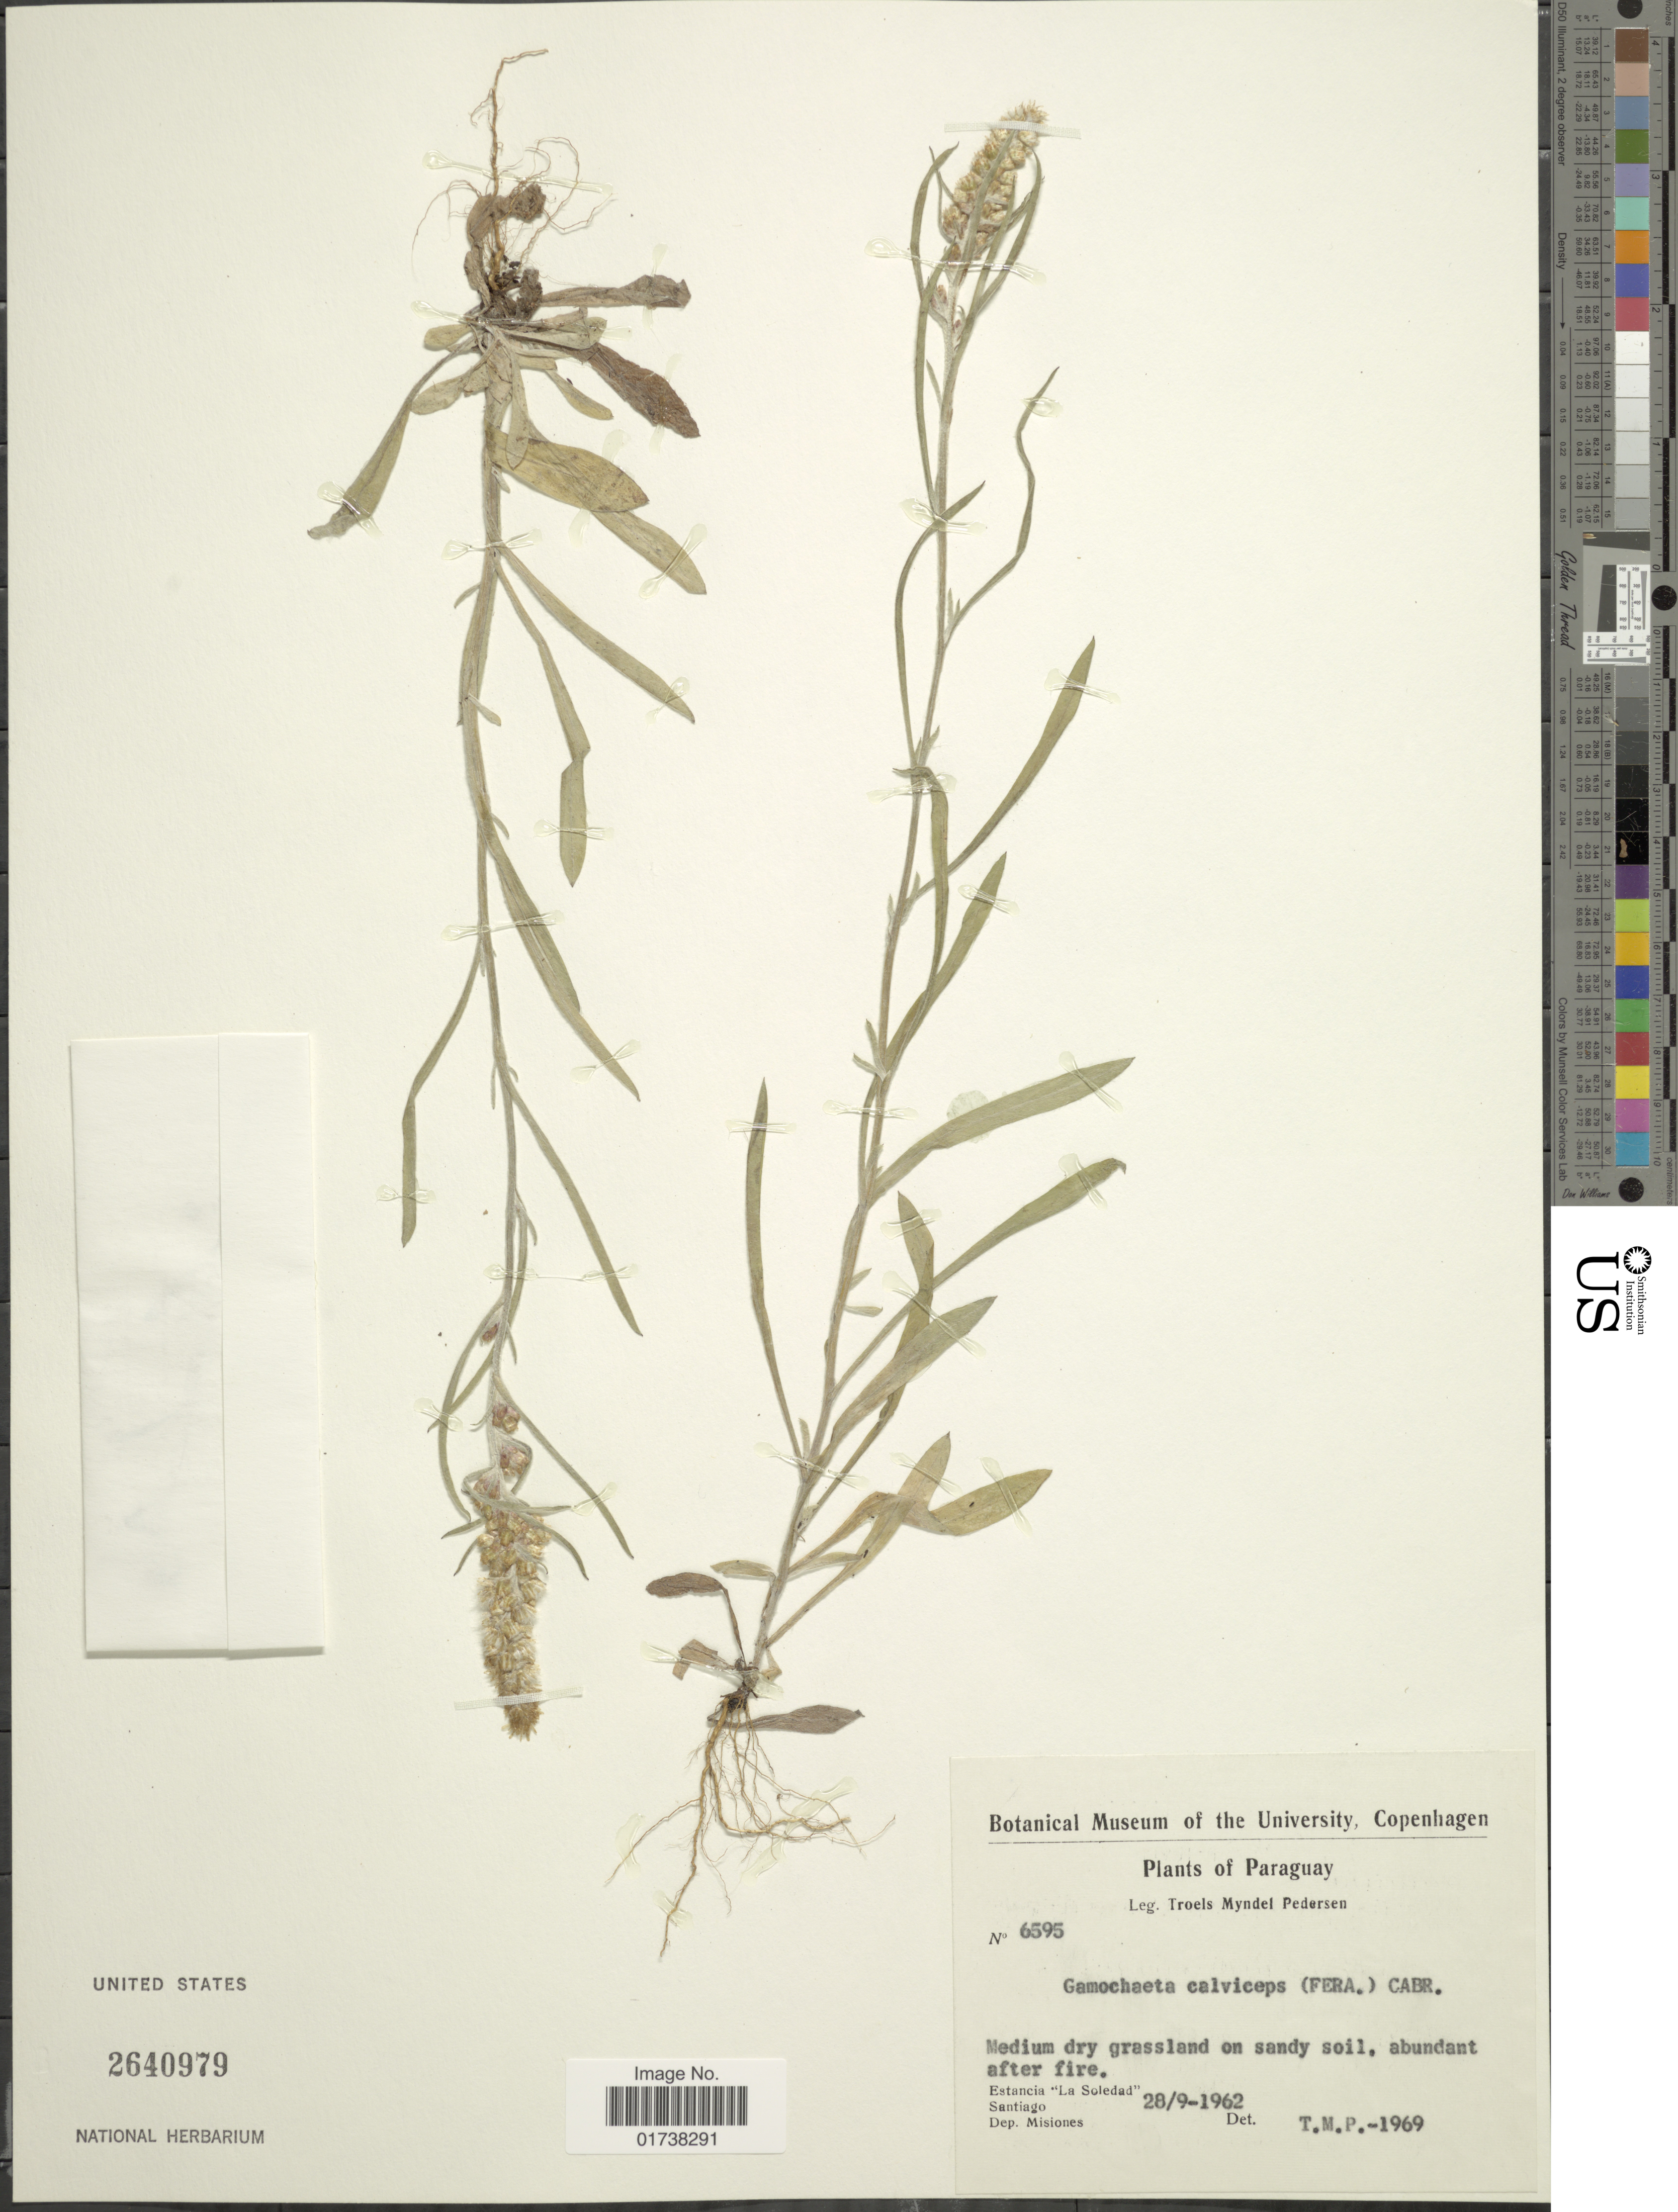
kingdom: Plantae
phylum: Tracheophyta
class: Magnoliopsida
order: Asterales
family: Asteraceae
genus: Gamochaeta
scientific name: Gamochaeta claviceps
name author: (Fernald) Cabrera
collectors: T. Pederson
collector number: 6595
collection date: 1962-09-28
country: Paraguay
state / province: Misiones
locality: Estancia "La Soledad", Santiagom Dep. Misiones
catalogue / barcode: US 2640979